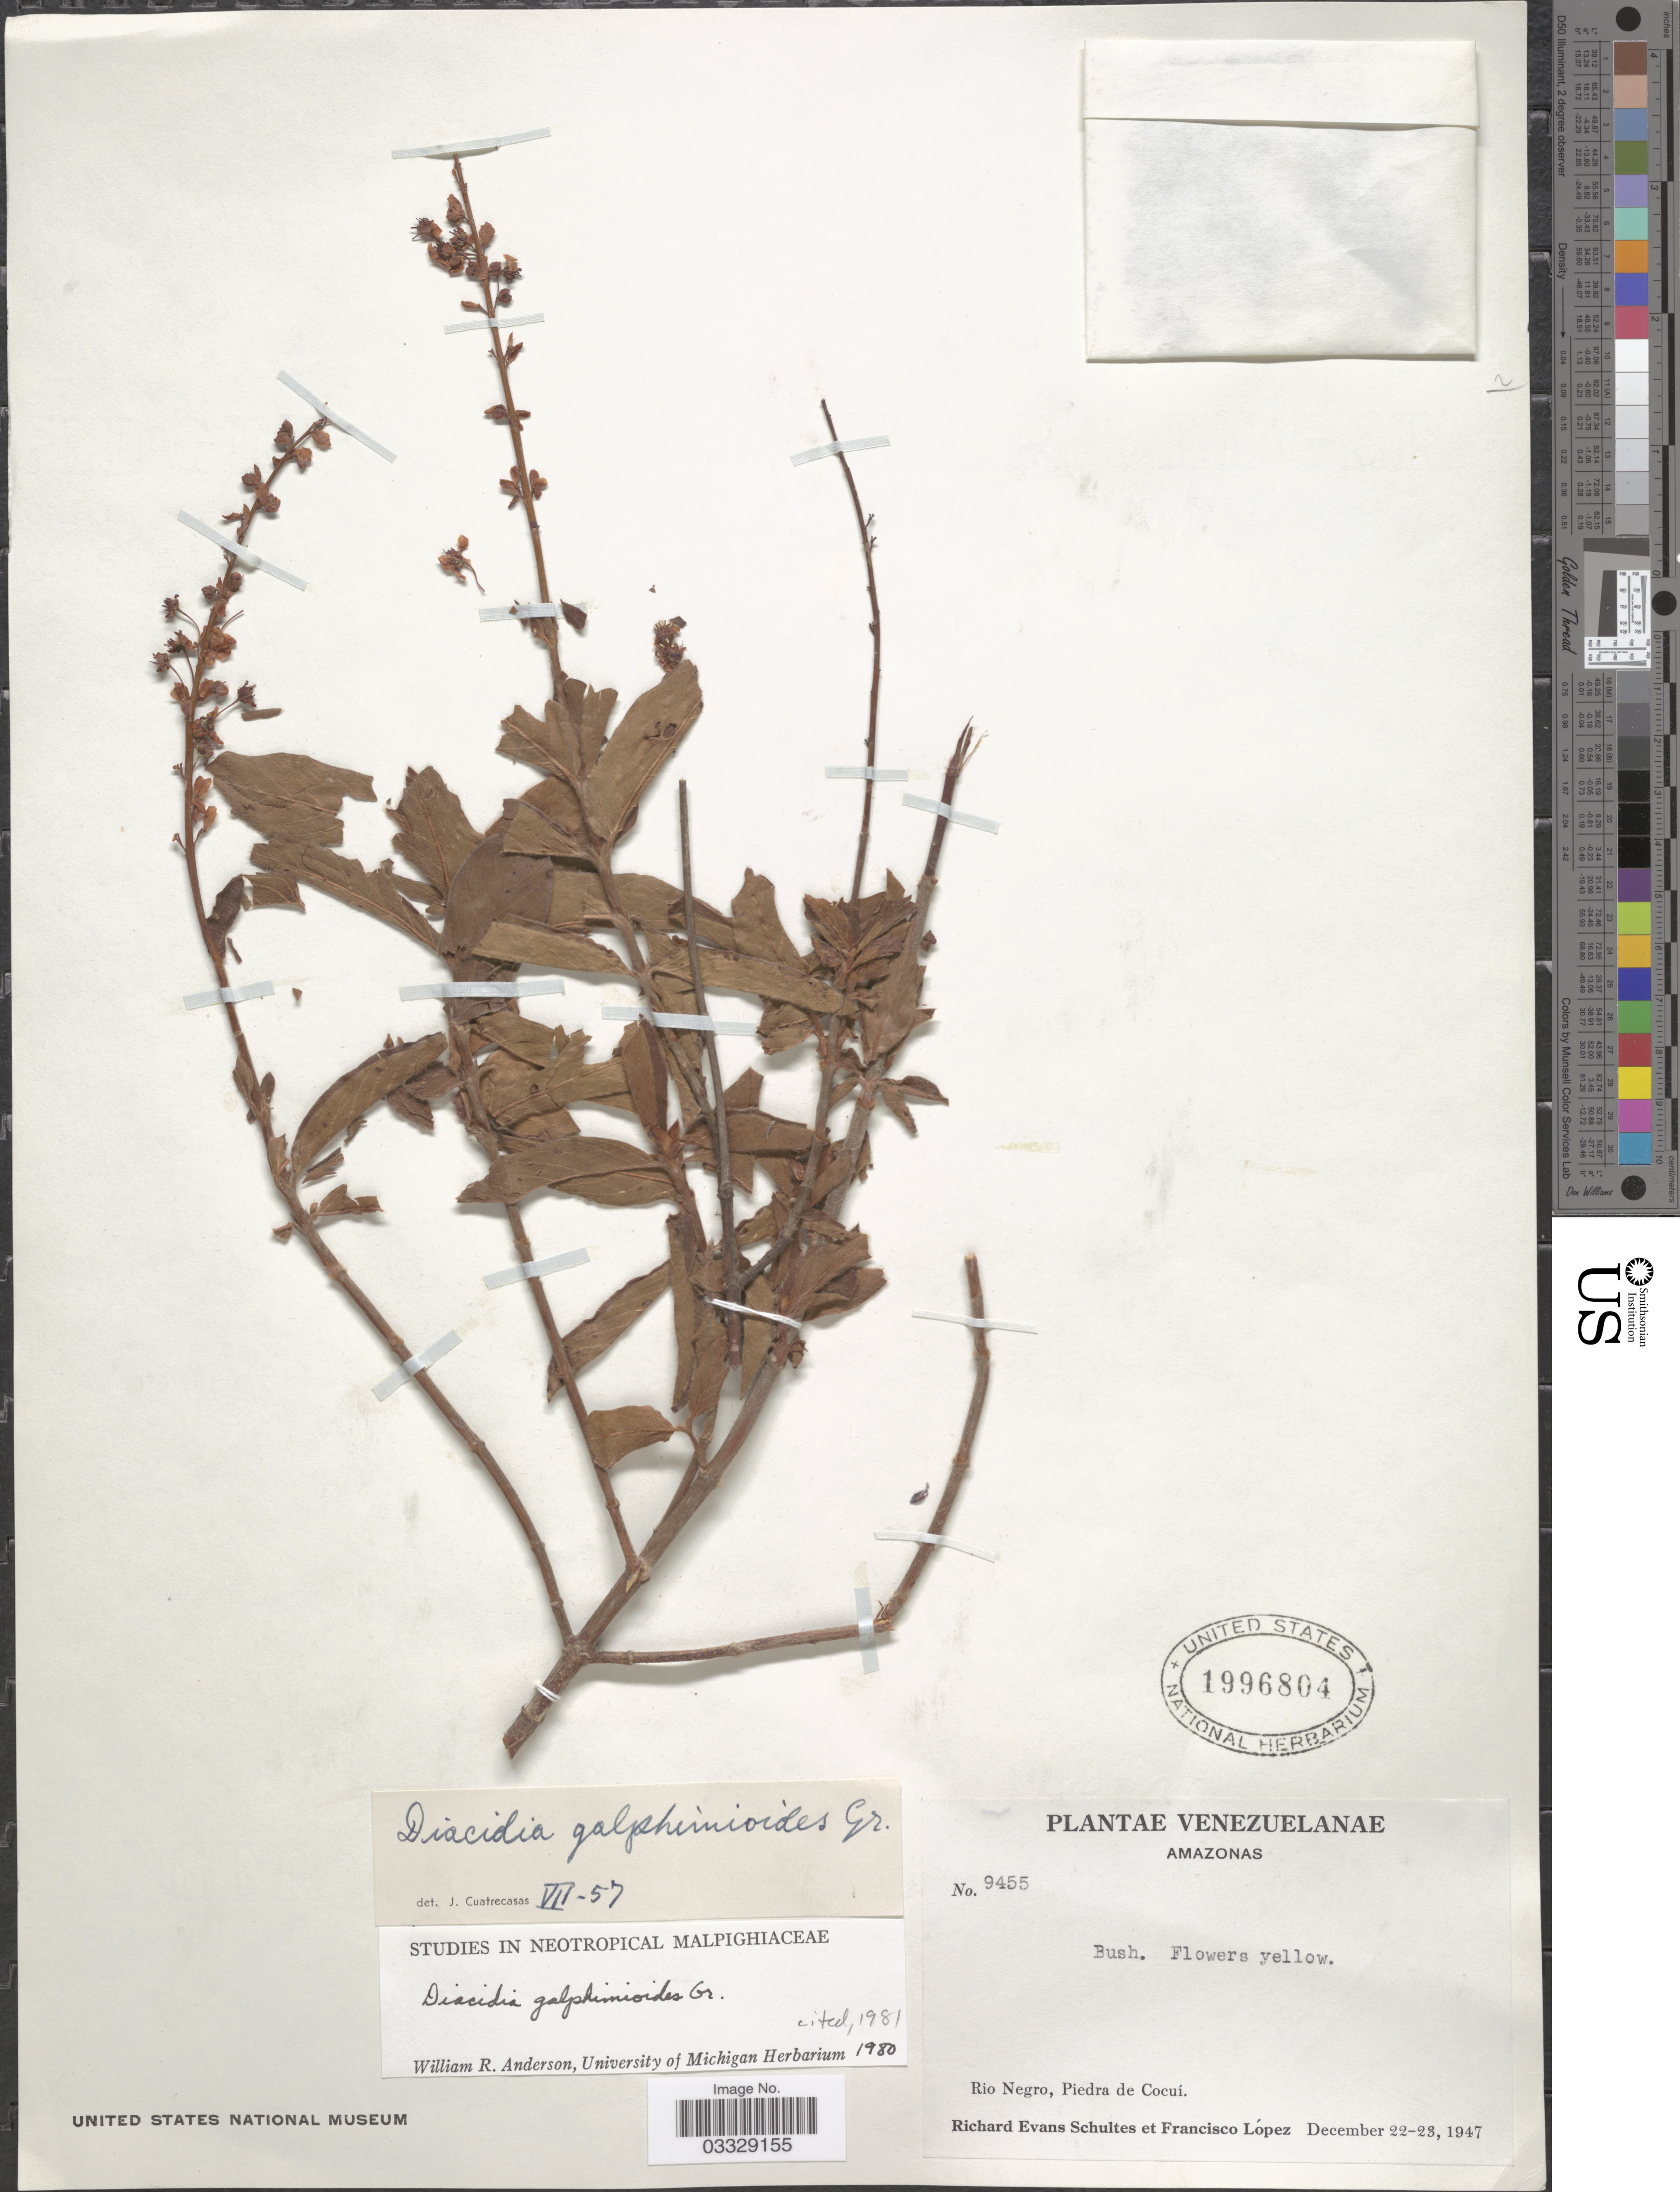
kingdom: Plantae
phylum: Tracheophyta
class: Magnoliopsida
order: Malpighiales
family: Malpighiaceae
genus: Diacidia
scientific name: Diacidia galphimioides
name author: Griseb.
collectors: R. E. Schultes & F. Lopéz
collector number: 9455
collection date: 1947-12-22/1947-12-23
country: Venezuela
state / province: Amazonas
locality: Rio Negro, Piedra de Cocuí.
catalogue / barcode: US 1996804